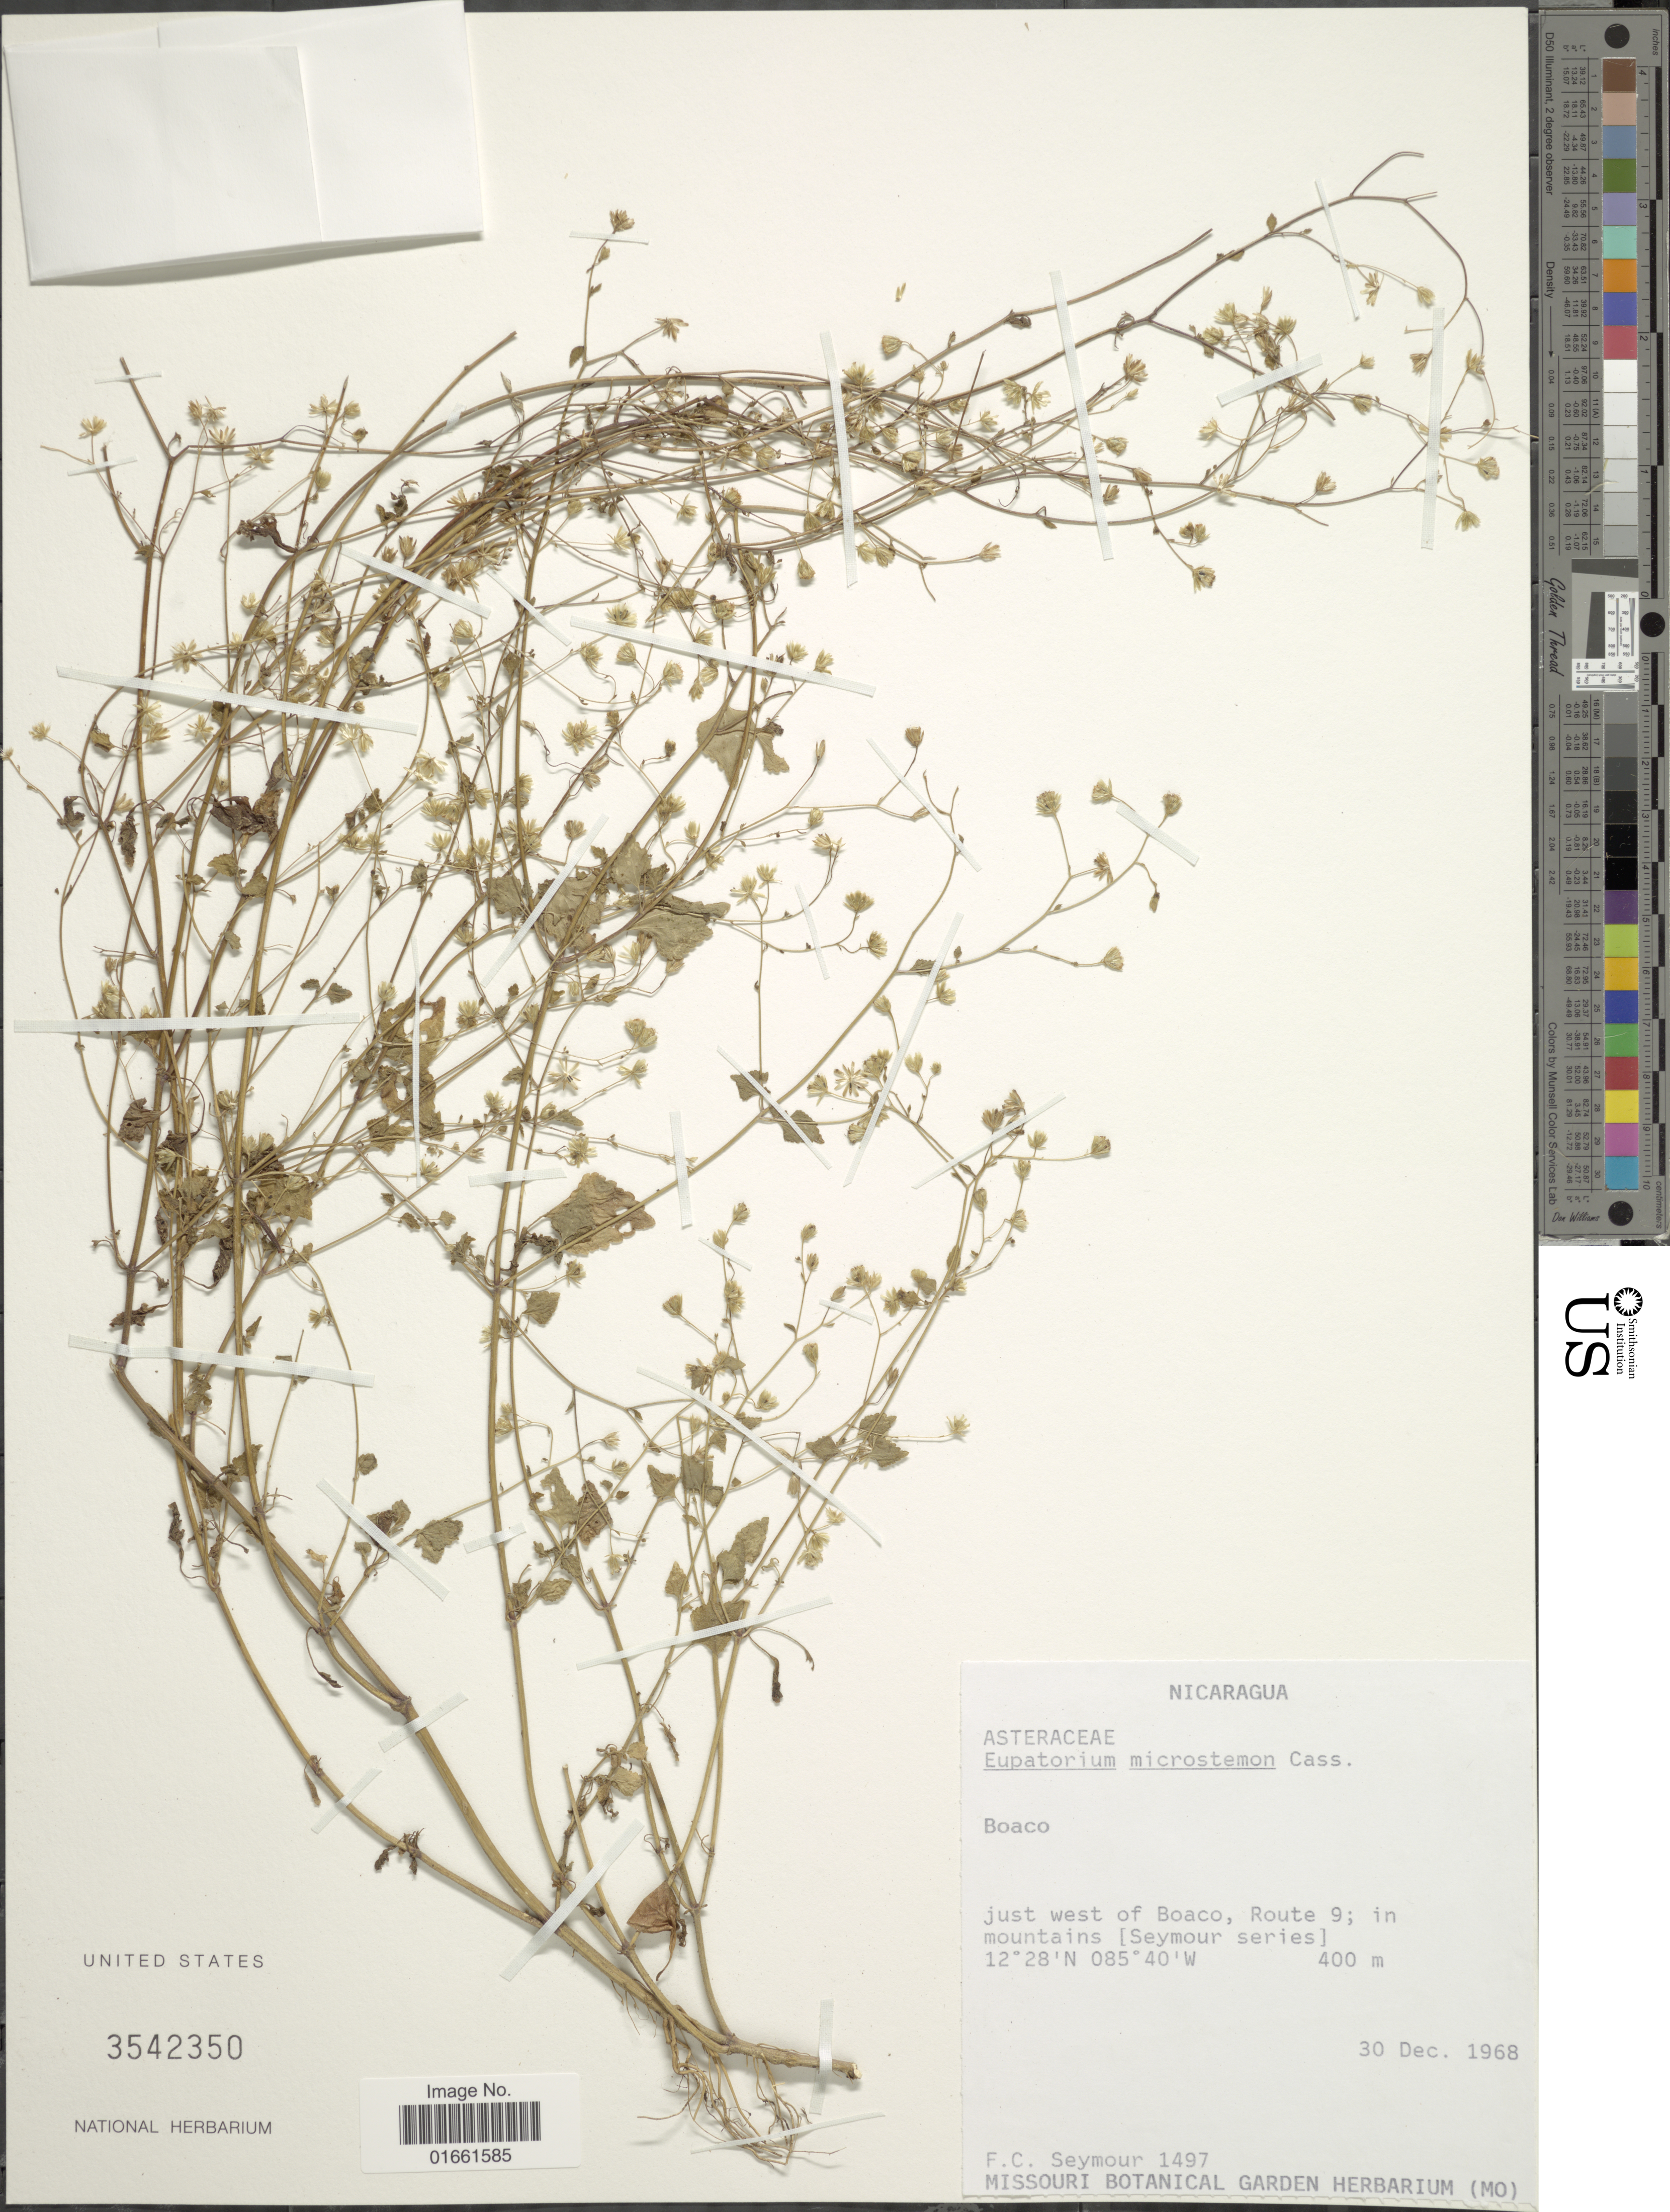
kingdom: Plantae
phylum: Tracheophyta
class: Magnoliopsida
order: Asterales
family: Asteraceae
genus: Fleischmannia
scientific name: Fleischmannia microstemon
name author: (Cass.) R.M. King & H. Rob.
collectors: F. Seymor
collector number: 1497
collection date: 1968-12-30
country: Nicaragua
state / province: Boaco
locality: Just west of Boaco, Route 9; in mountains.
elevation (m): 400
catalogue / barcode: US 3542350